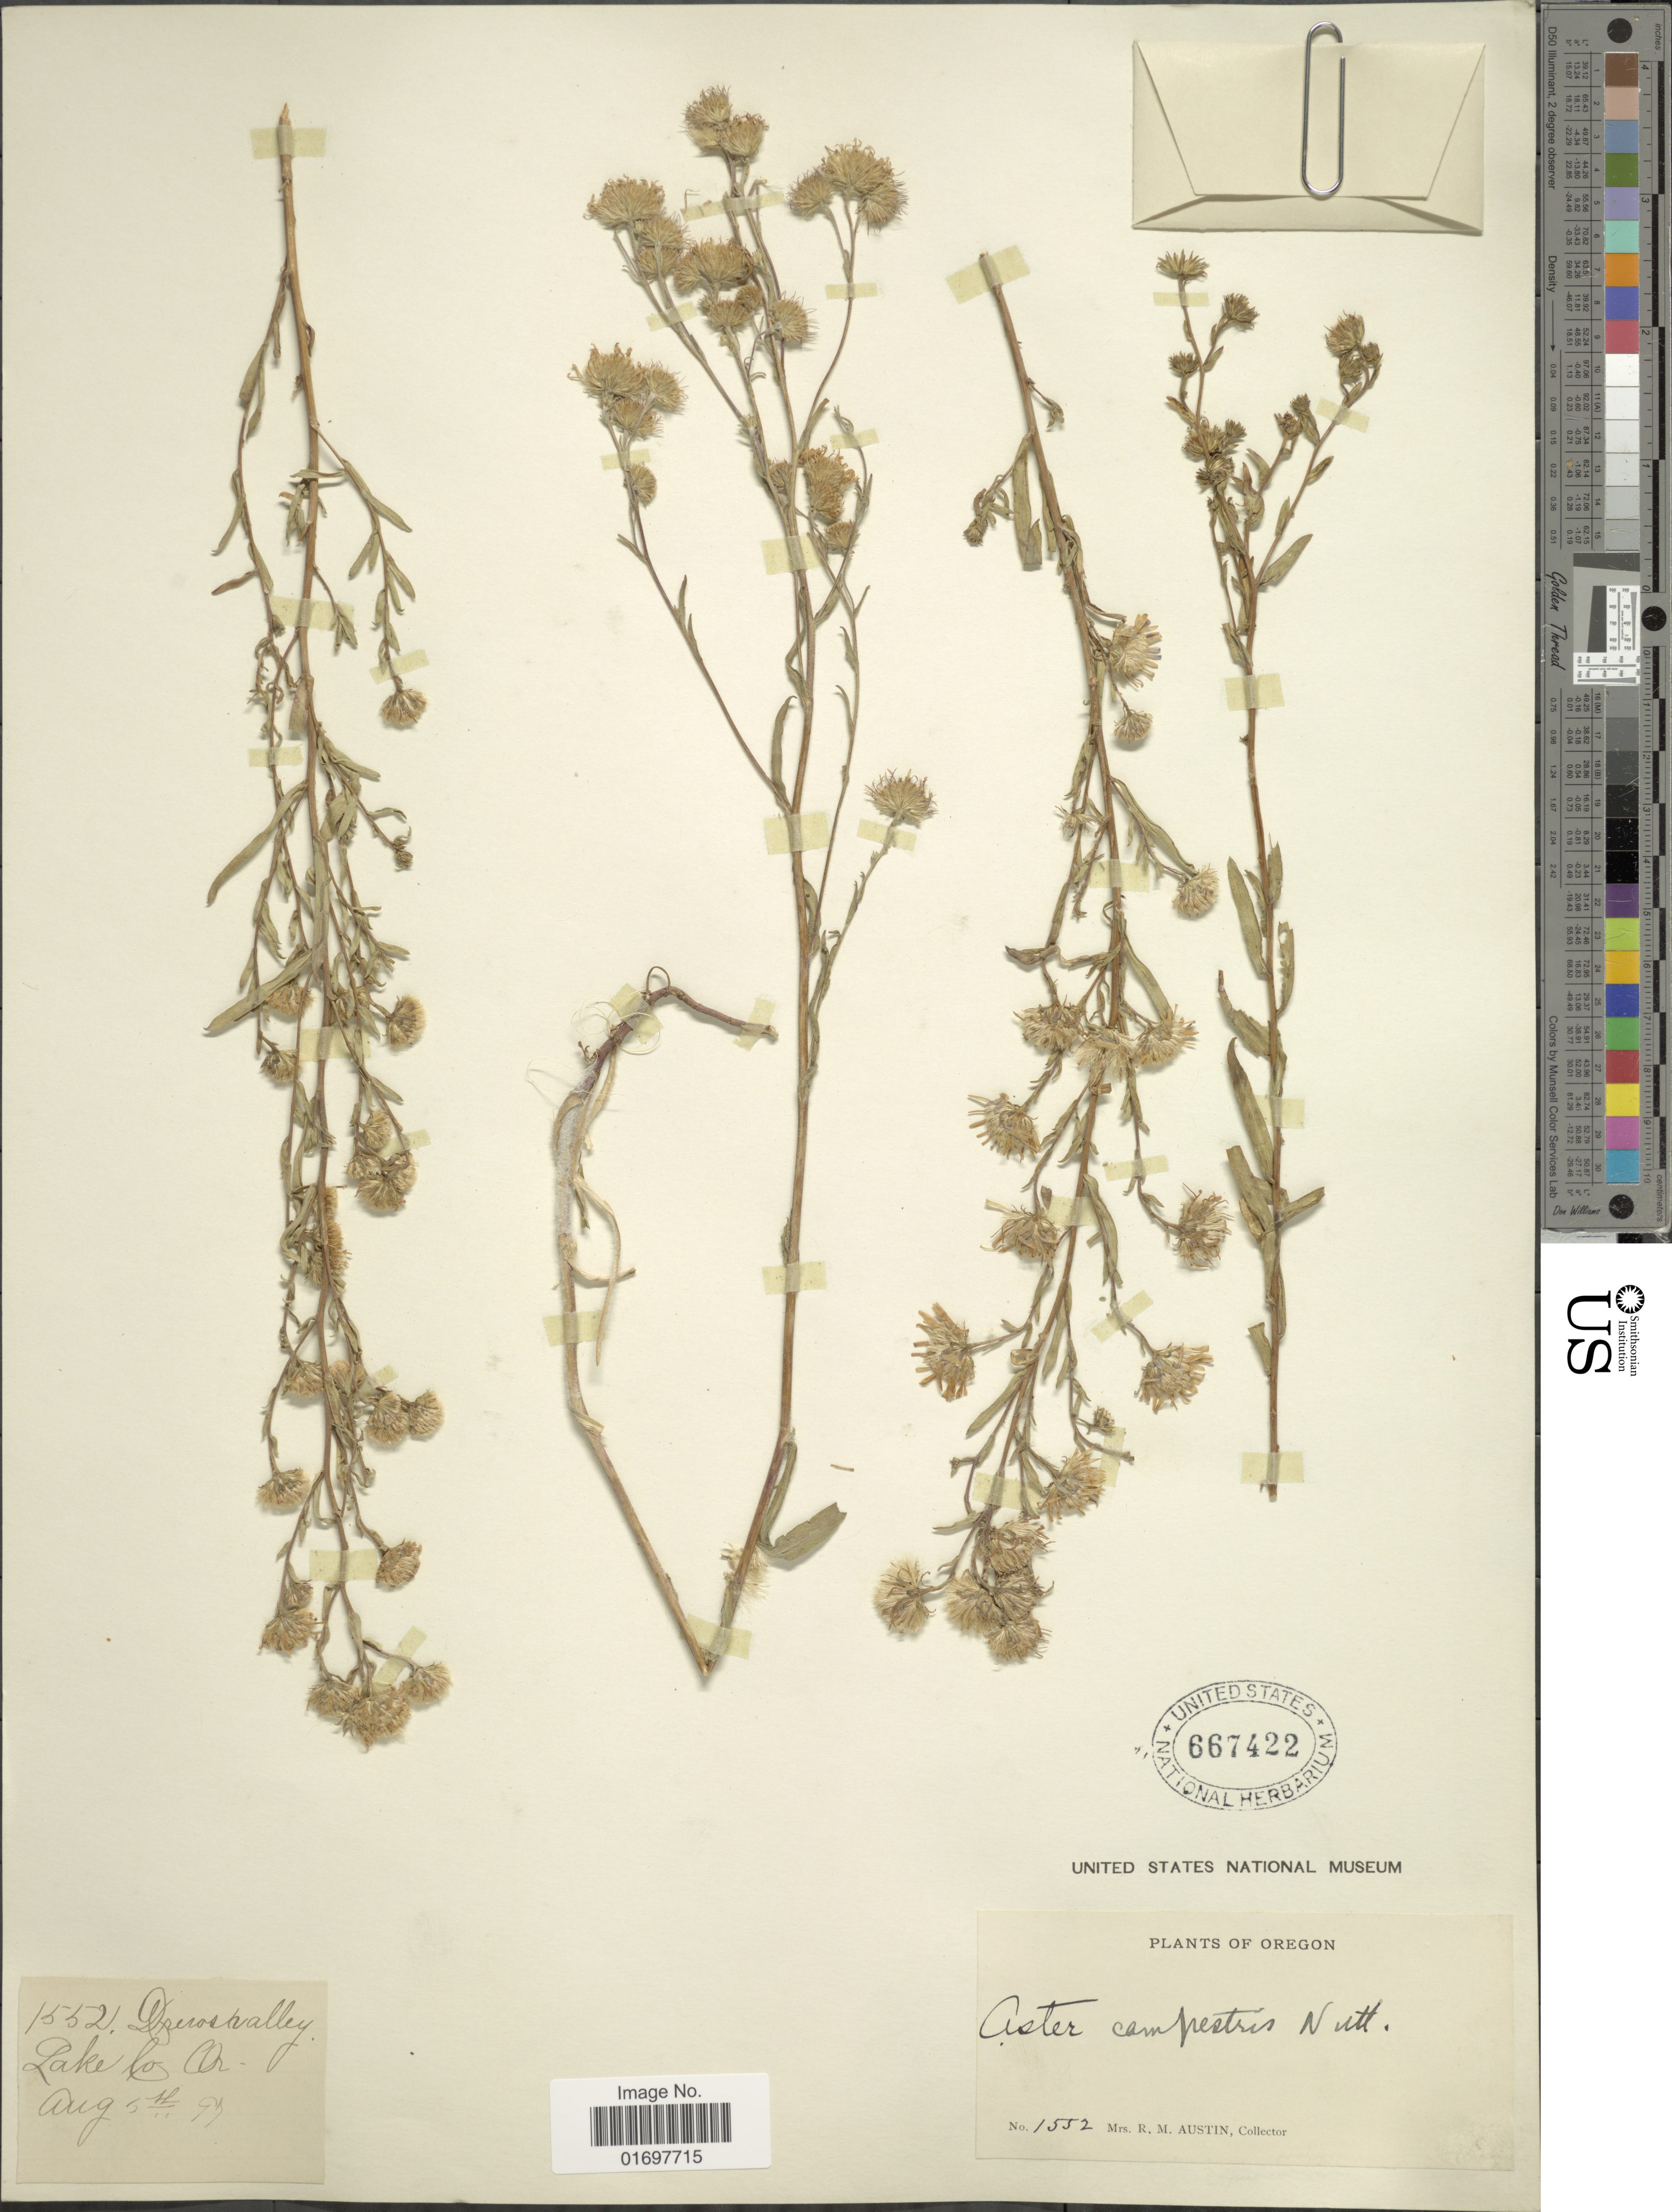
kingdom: Plantae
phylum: Tracheophyta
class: Magnoliopsida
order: Asterales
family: Asteraceae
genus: Symphyotrichum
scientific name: Symphyotrichum campestre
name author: (Nutt.) G.L. Nesom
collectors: R. Austin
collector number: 1552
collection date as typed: Transcribed d/m/y: 5/8/97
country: United States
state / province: Oregon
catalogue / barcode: US 667422